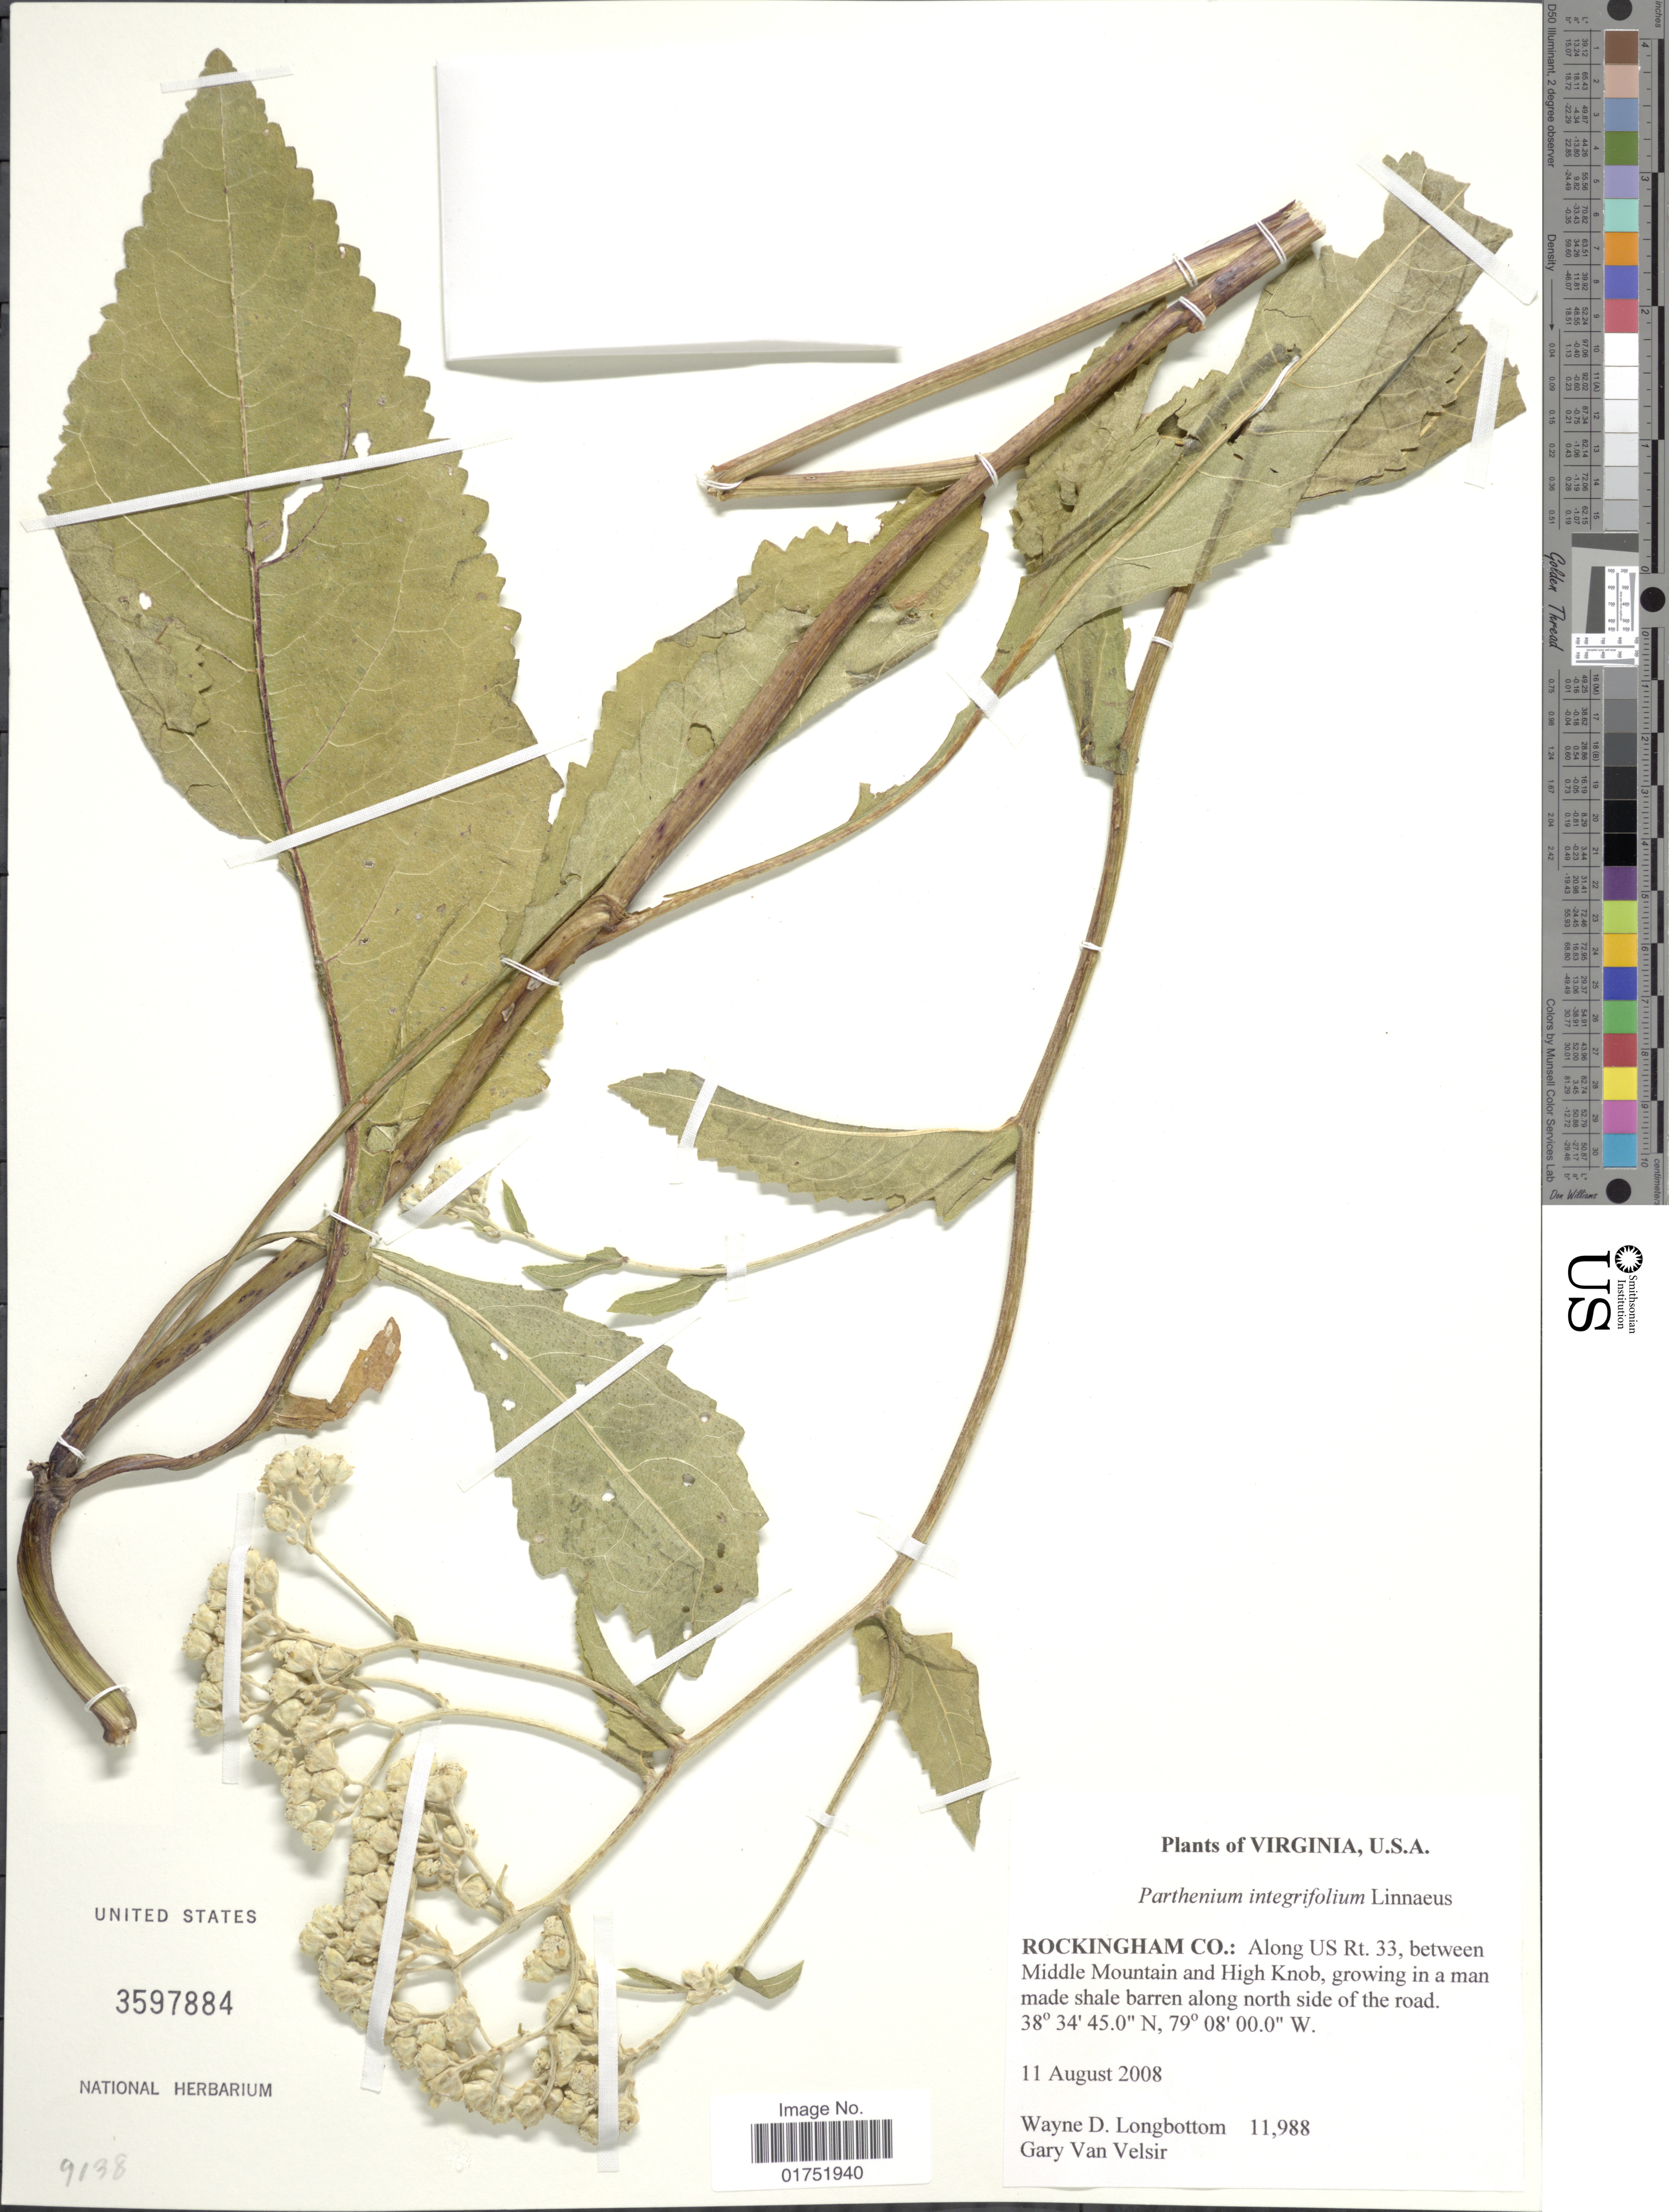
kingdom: Plantae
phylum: Tracheophyta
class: Magnoliopsida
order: Asterales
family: Asteraceae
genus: Parthenium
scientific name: Parthenium integrifolium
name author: L.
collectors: W. D. Longbottom & G. Van Velsir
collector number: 11988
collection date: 2008-08-11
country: United States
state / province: Virginia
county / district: Rockingham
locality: U.S.A., Rockingham Co., along US Rt 33, between Middle Mountain and High Knob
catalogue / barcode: US 3597884